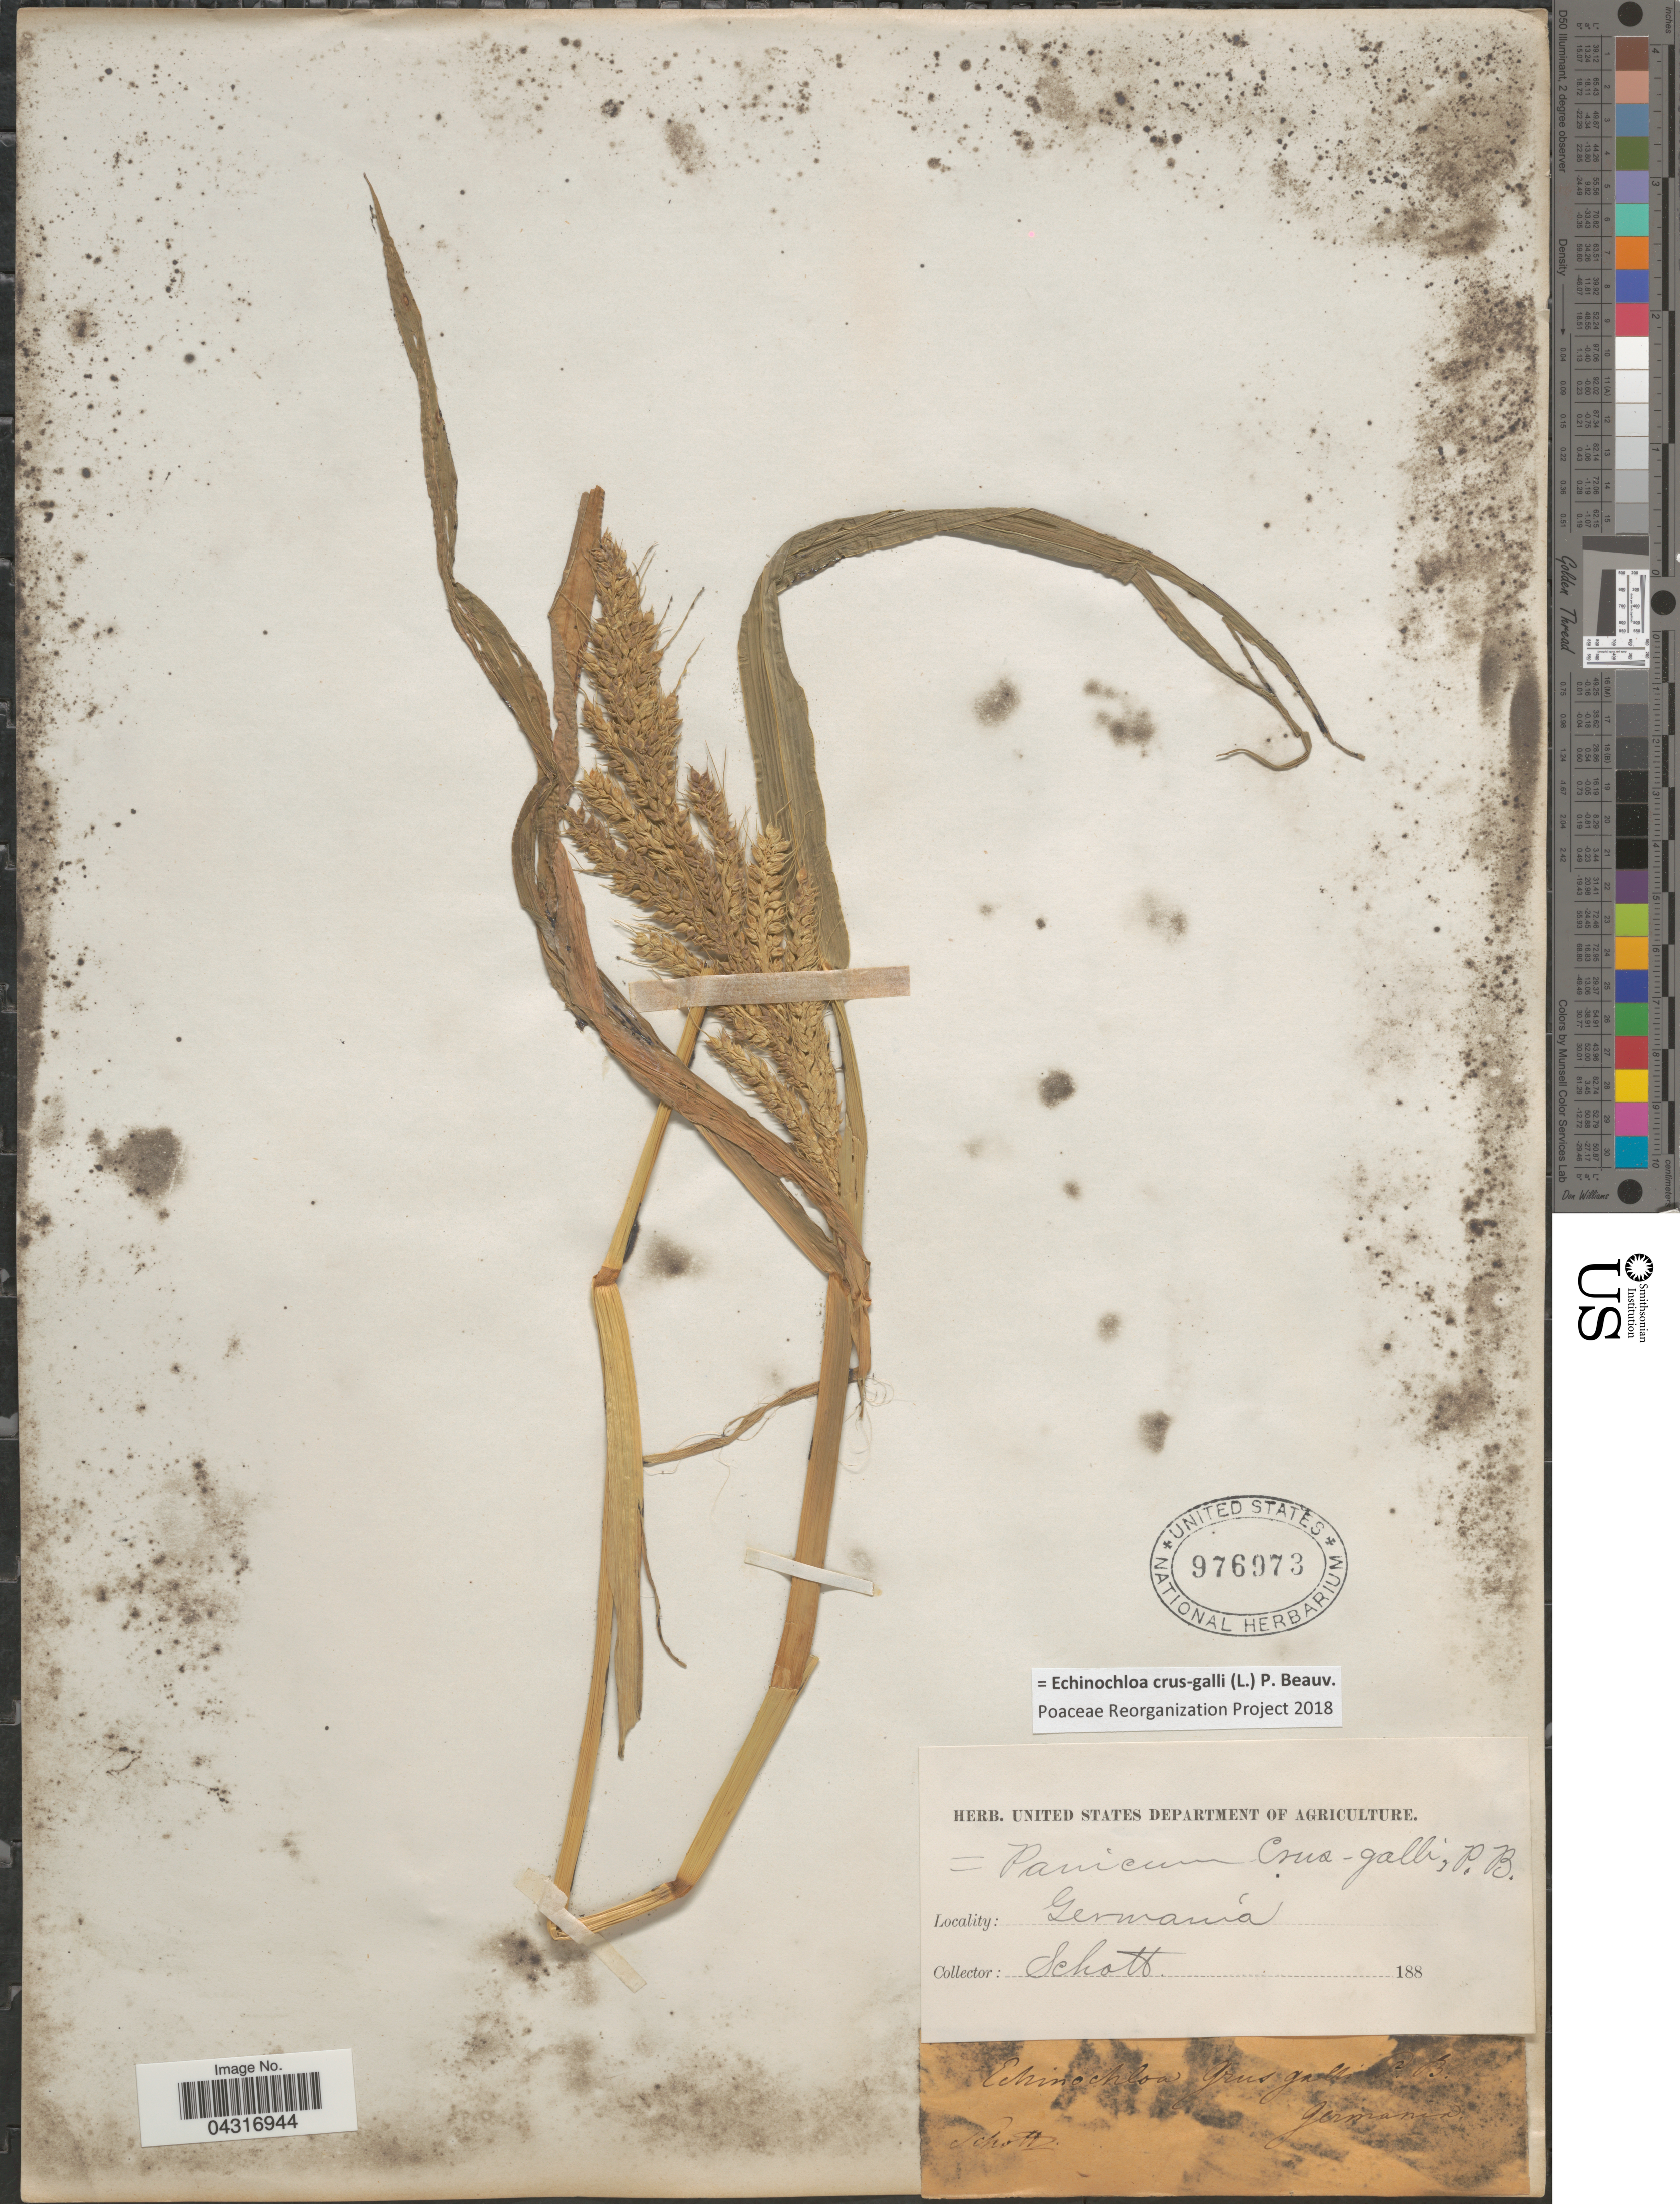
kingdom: Plantae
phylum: Tracheophyta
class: Liliopsida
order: Poales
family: Poaceae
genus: Echinochloa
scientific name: Echinochloa crus-galli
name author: (L.) P. Beauv.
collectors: Schott, --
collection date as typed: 188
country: Germany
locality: Germania.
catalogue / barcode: US 976973